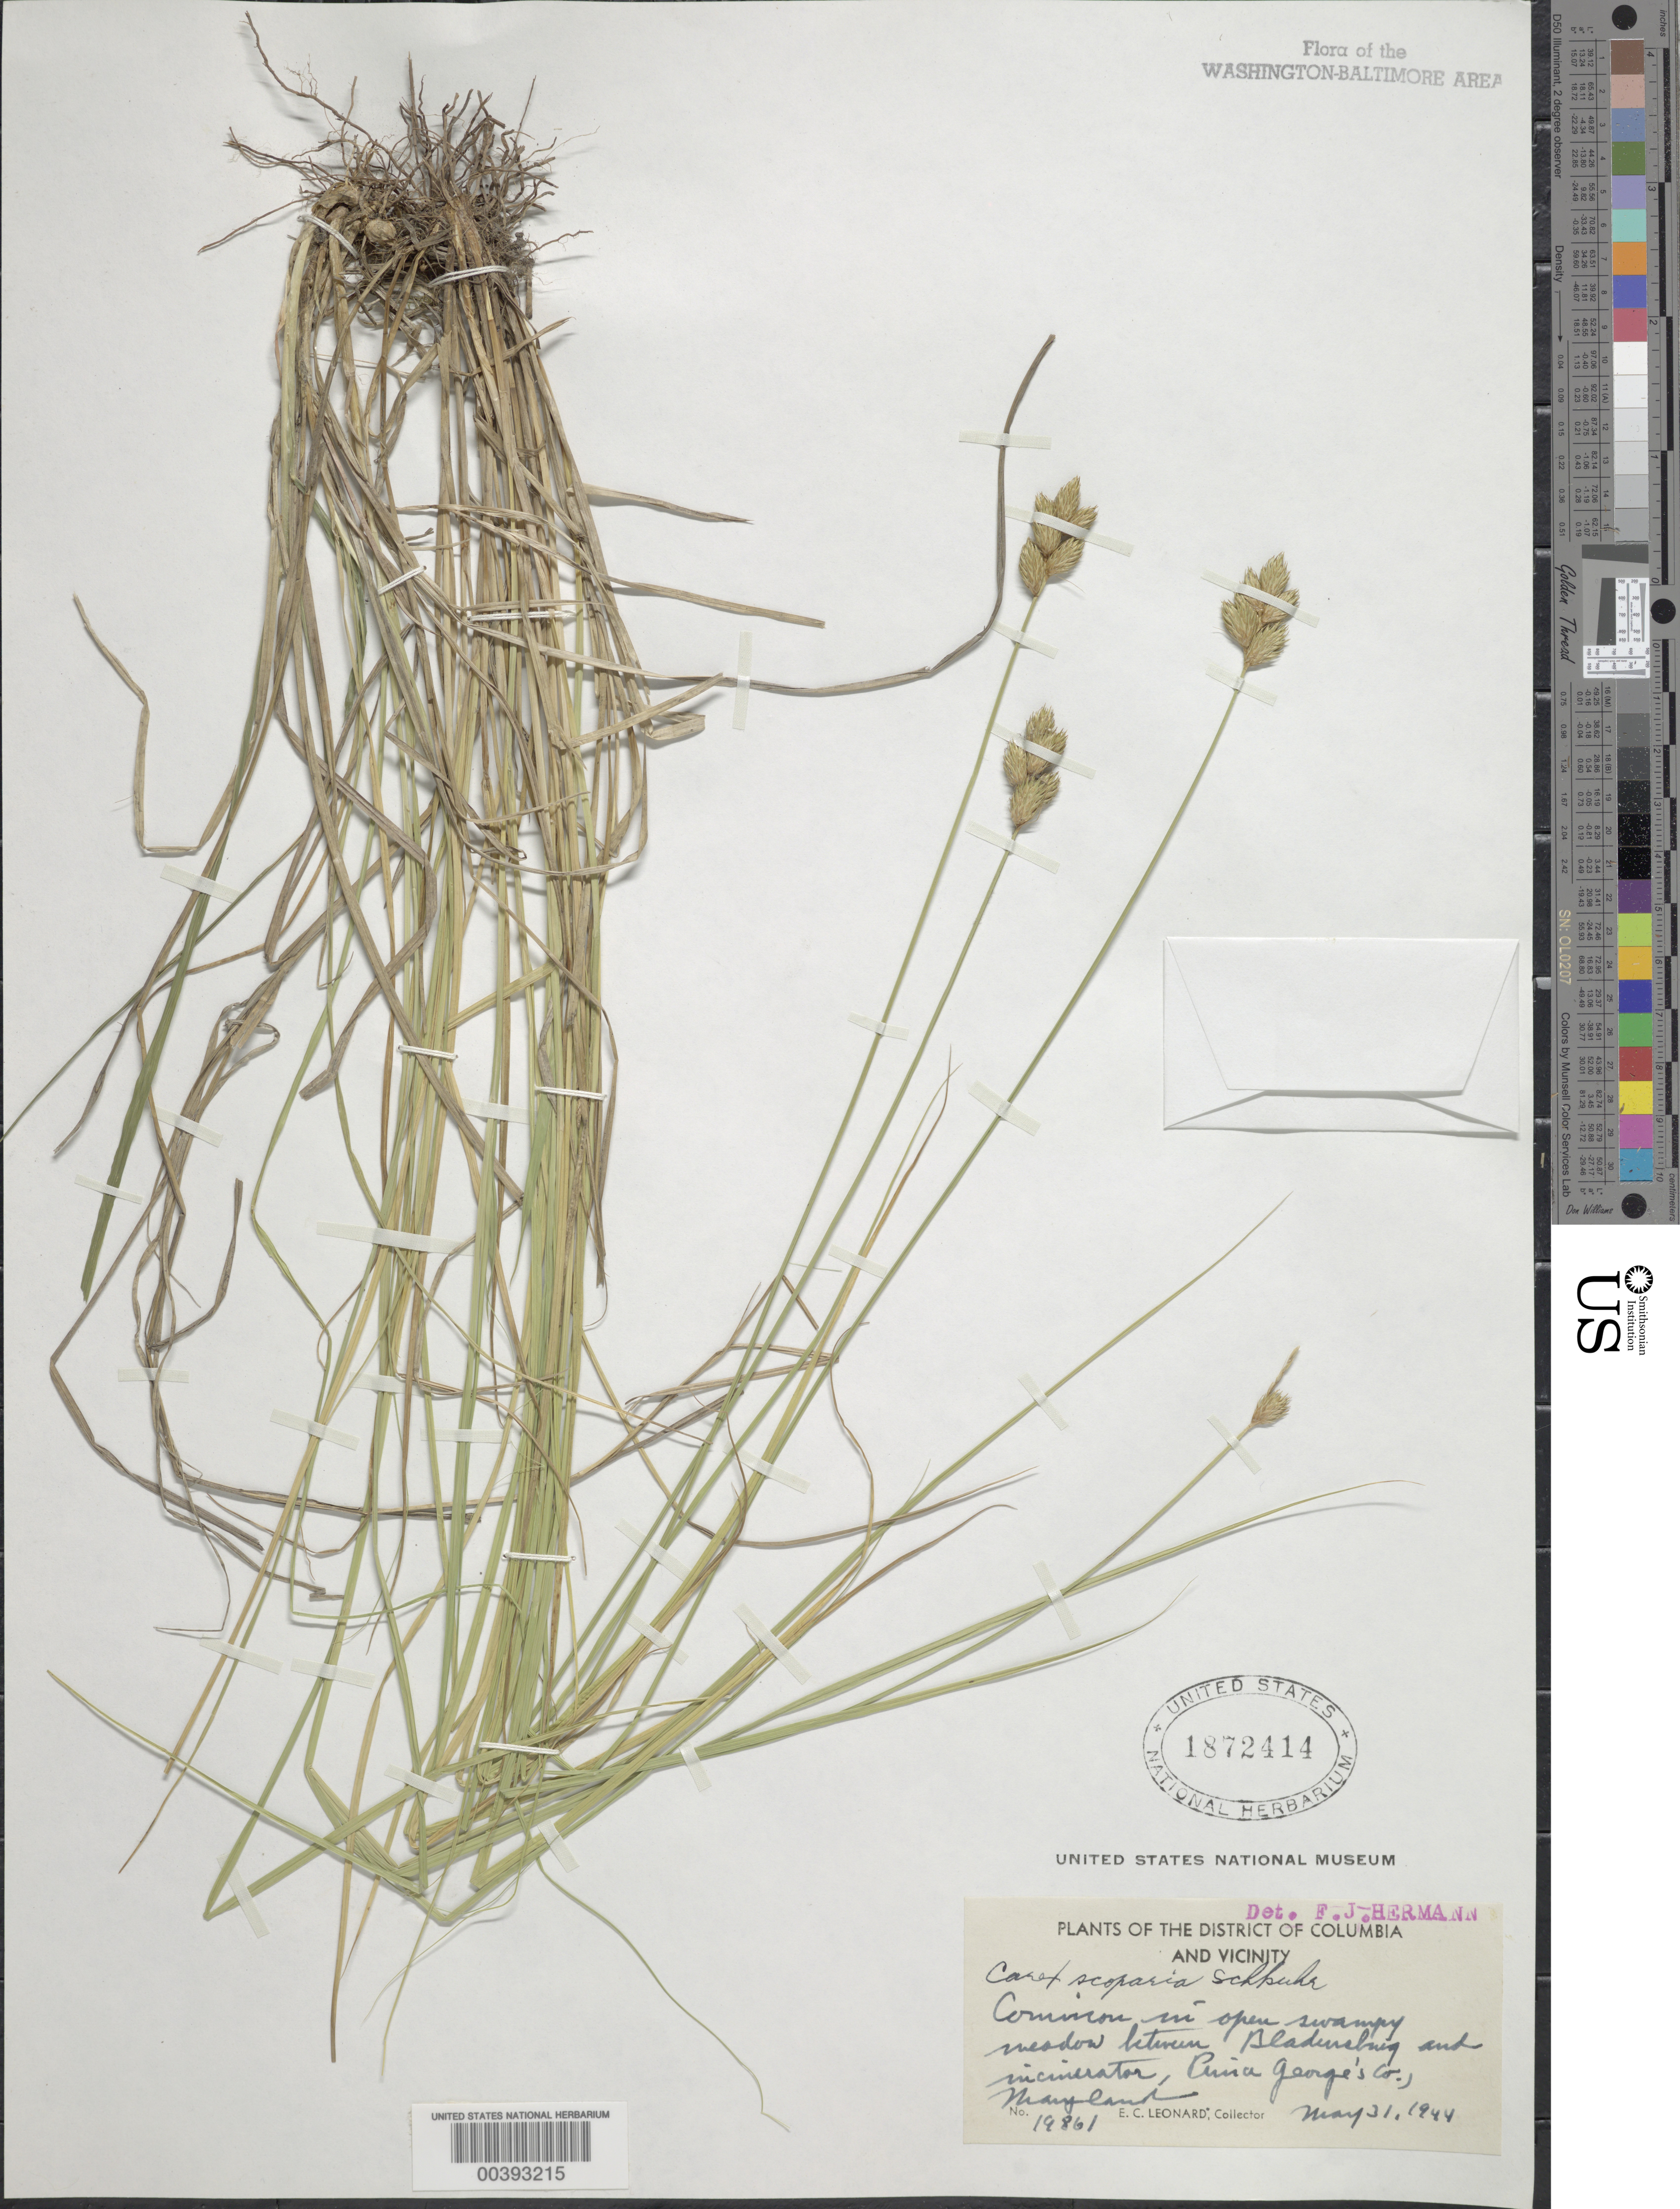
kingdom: Plantae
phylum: Tracheophyta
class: Liliopsida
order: Poales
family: Cyperaceae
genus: Carex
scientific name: Carex scoparia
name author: Schkuhr ex Willd.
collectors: E. C. Leonard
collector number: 19861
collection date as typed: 31 May 1944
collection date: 1944-05-31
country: United States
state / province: Maryland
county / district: Prince George's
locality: between Bladensburg and Incinerator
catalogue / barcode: US 1872414